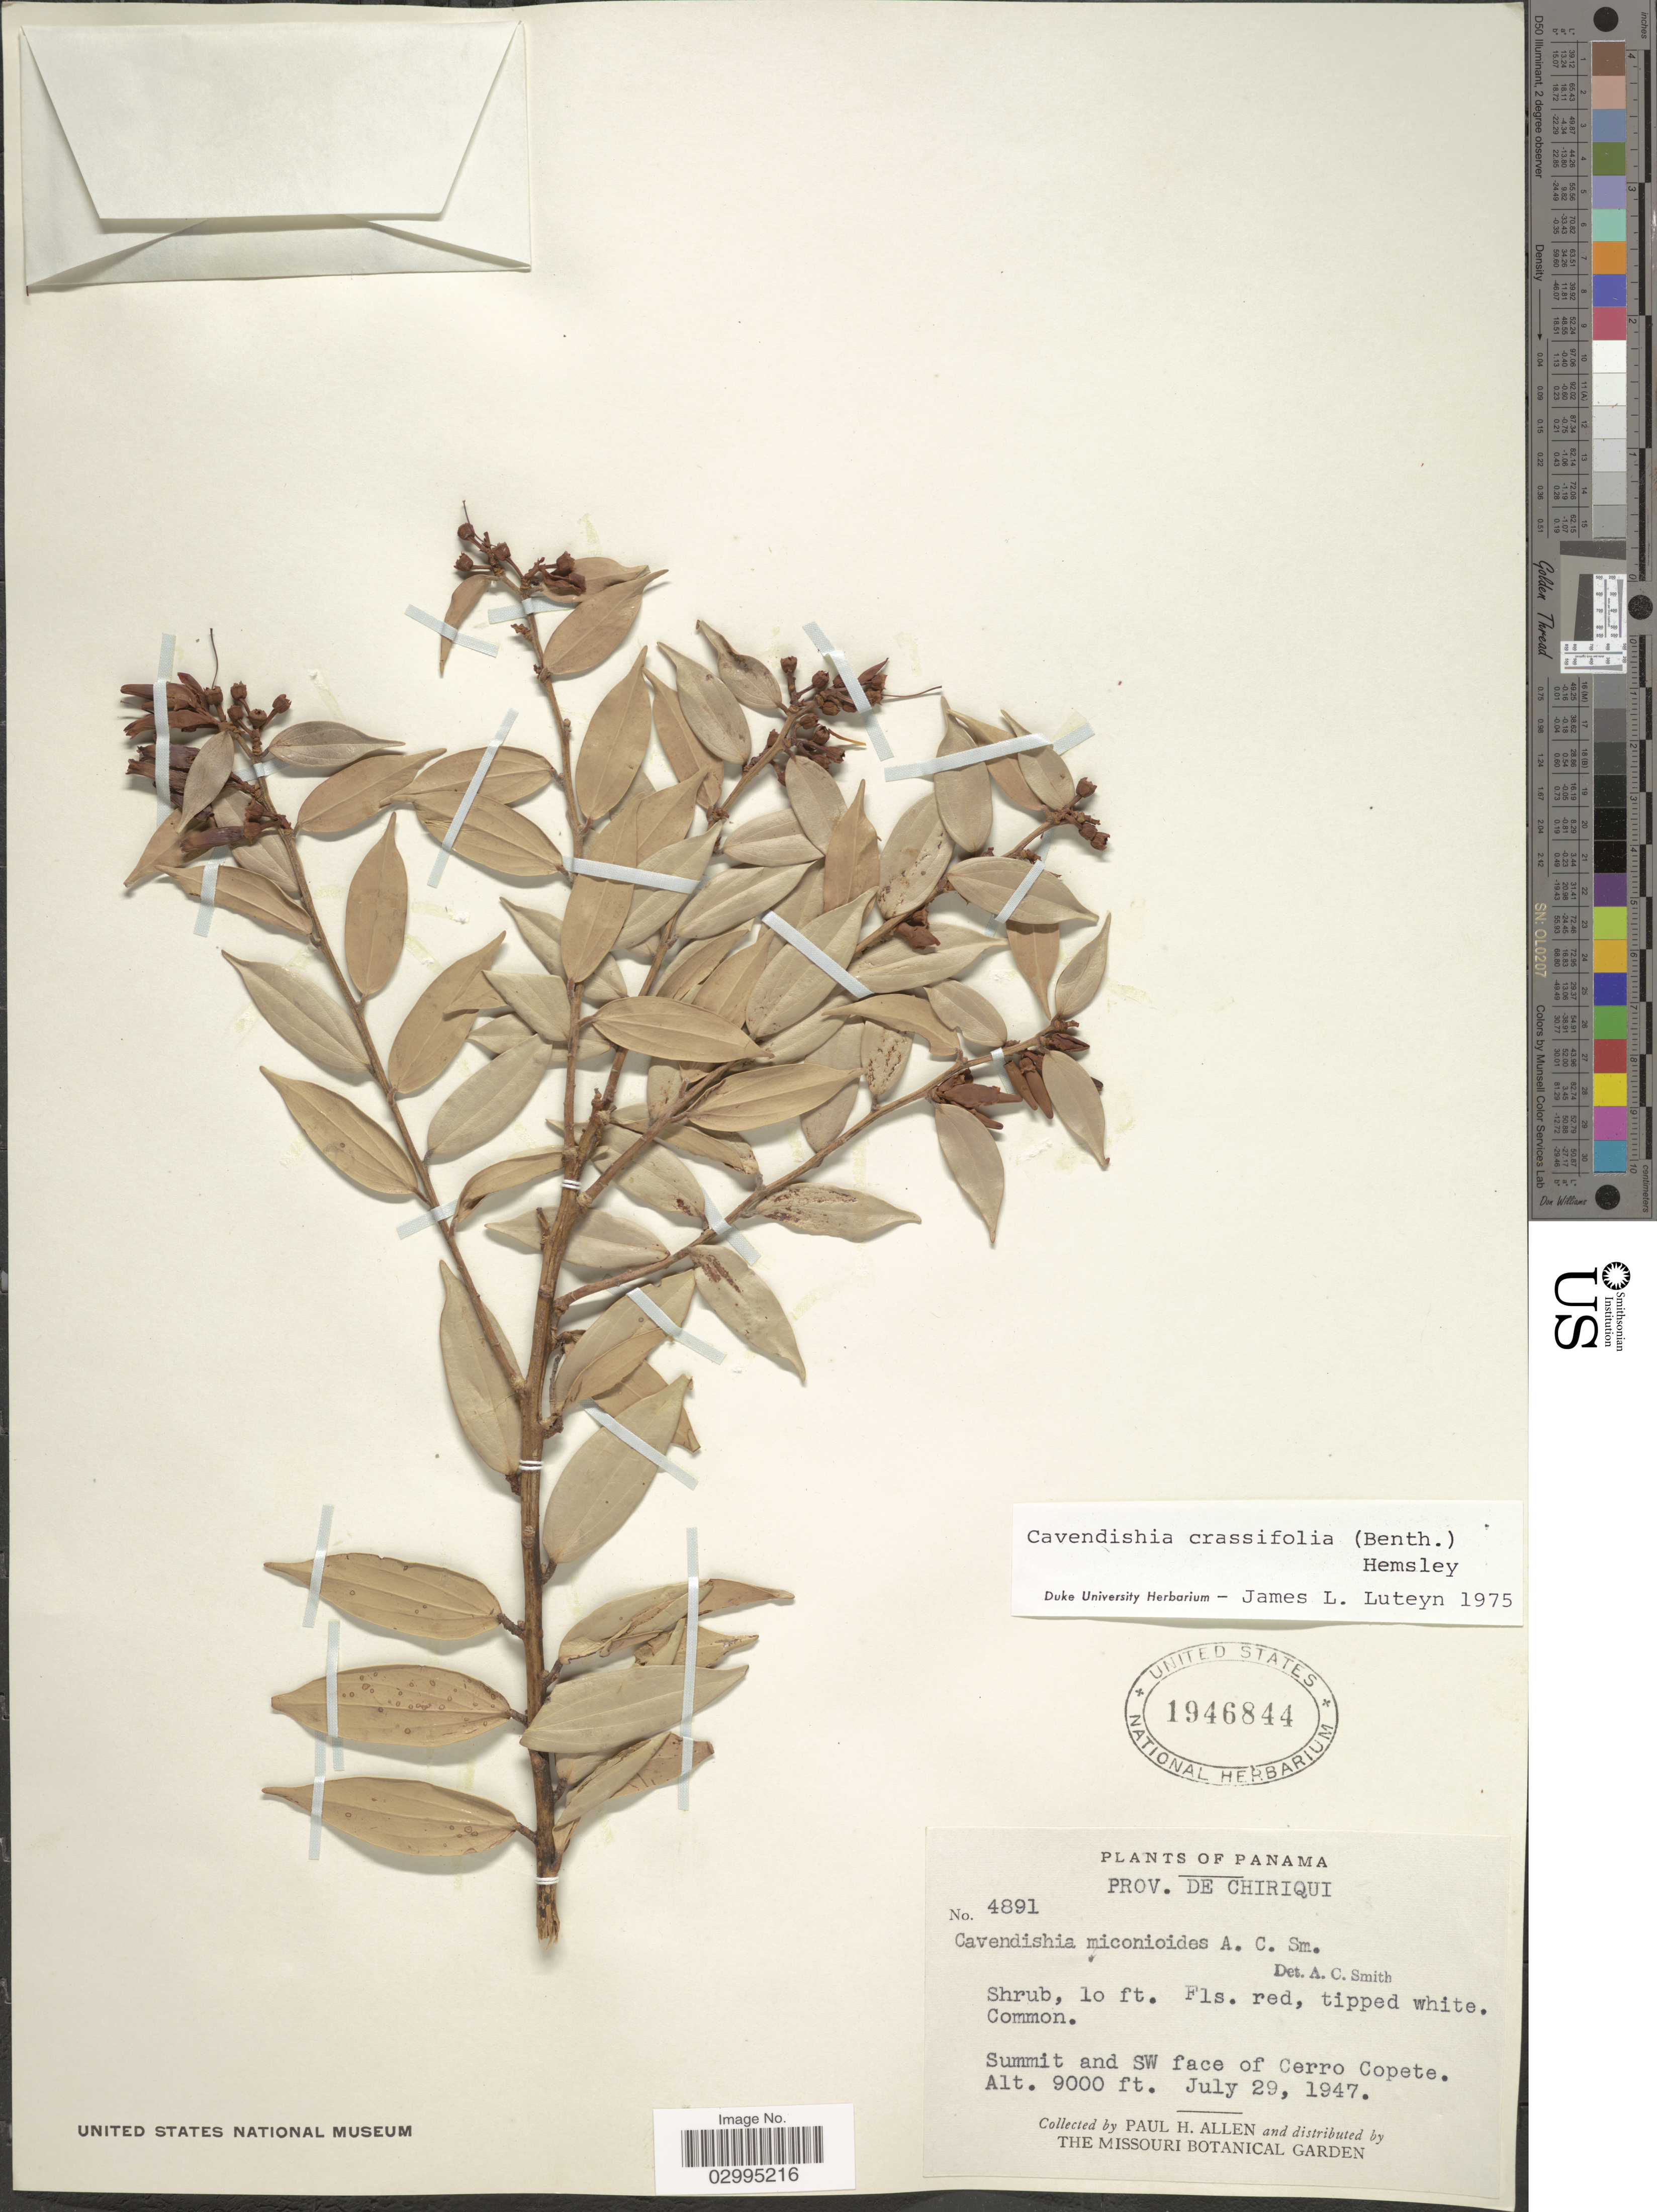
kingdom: Plantae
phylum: Tracheophyta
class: Magnoliopsida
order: Ericales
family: Ericaceae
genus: Cavendishia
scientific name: Cavendishia crassifolia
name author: (Benth.) Hemsl.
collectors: P. H. Allen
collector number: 4891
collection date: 1947-07-29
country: Panama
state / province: Chiriqui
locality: Summit and SW face of Cerro Copete.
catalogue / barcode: US 1946844